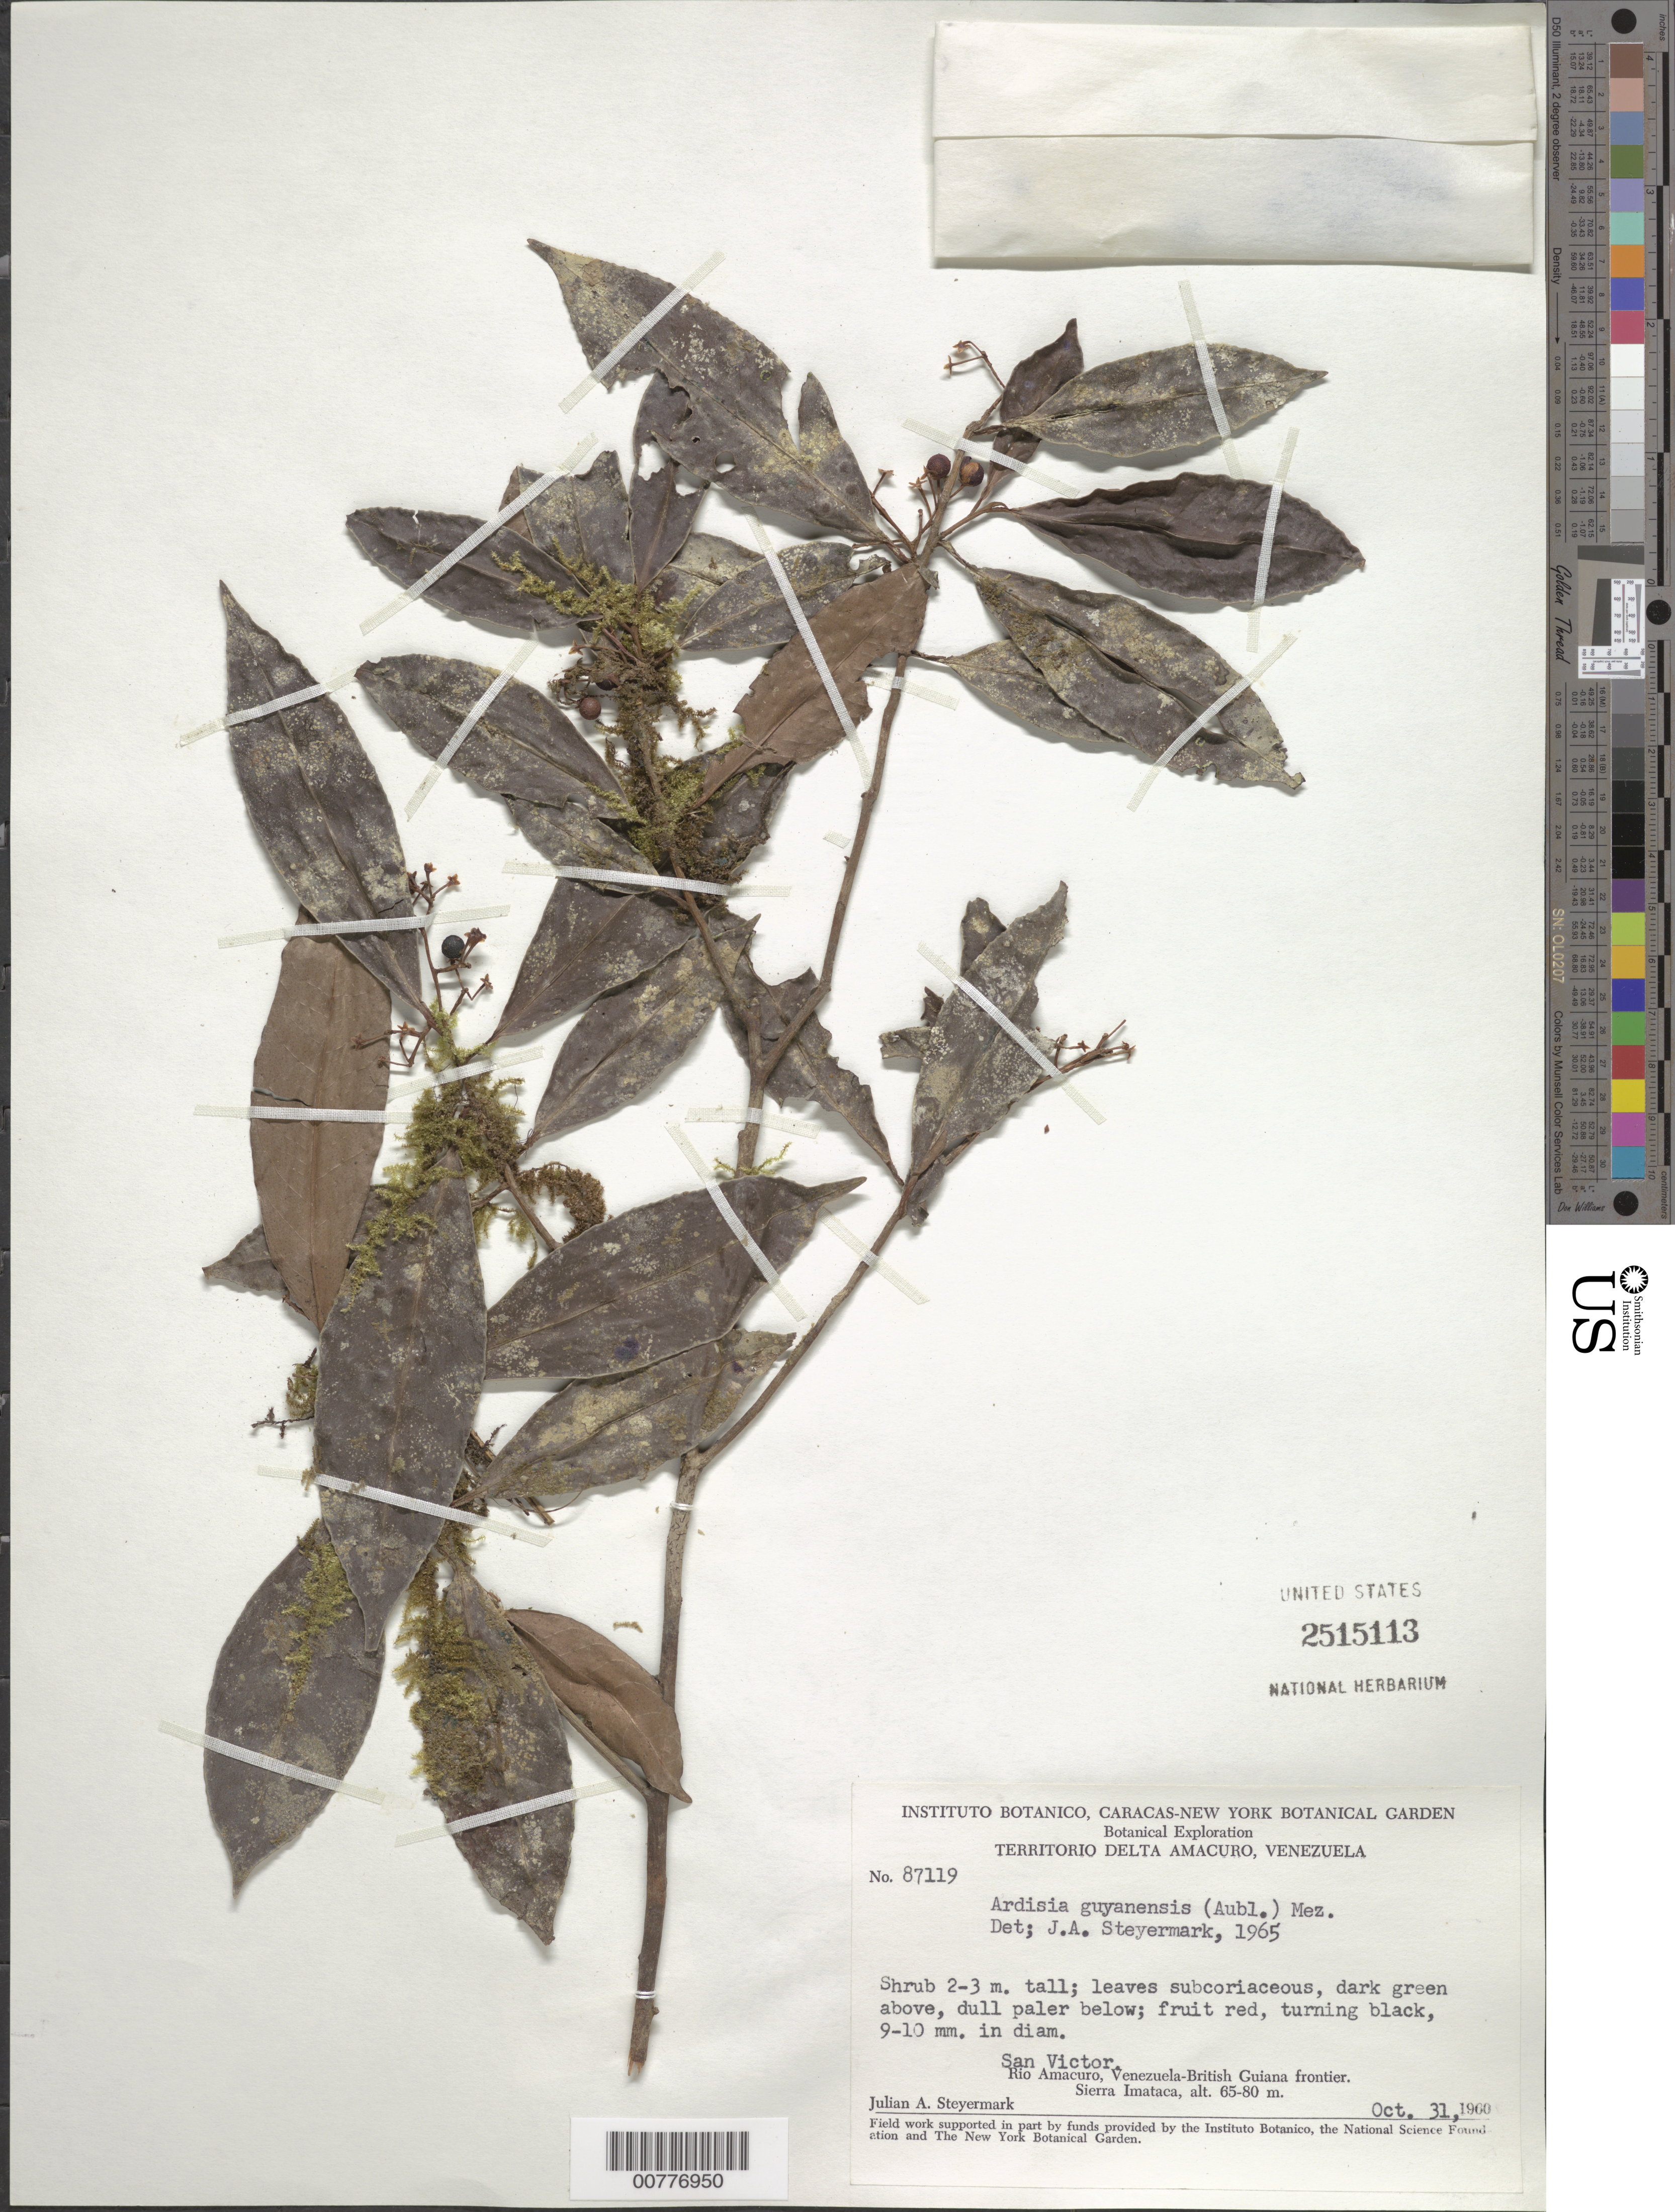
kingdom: Plantae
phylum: Tracheophyta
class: Magnoliopsida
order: Ericales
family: Primulaceae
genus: Ardisia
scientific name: Ardisia guianensis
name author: (Aubl.) Mez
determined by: Steyermark, Julian A., (VEN)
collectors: J. Steyermark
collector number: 87119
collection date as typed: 31-Oct-60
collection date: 1960-10-31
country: Venezuela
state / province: Delta Amacuro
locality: San Victor, Río Amacuro, Venezuela-British Guiana frontier, Sierra Imataca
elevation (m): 65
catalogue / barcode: US 2515113